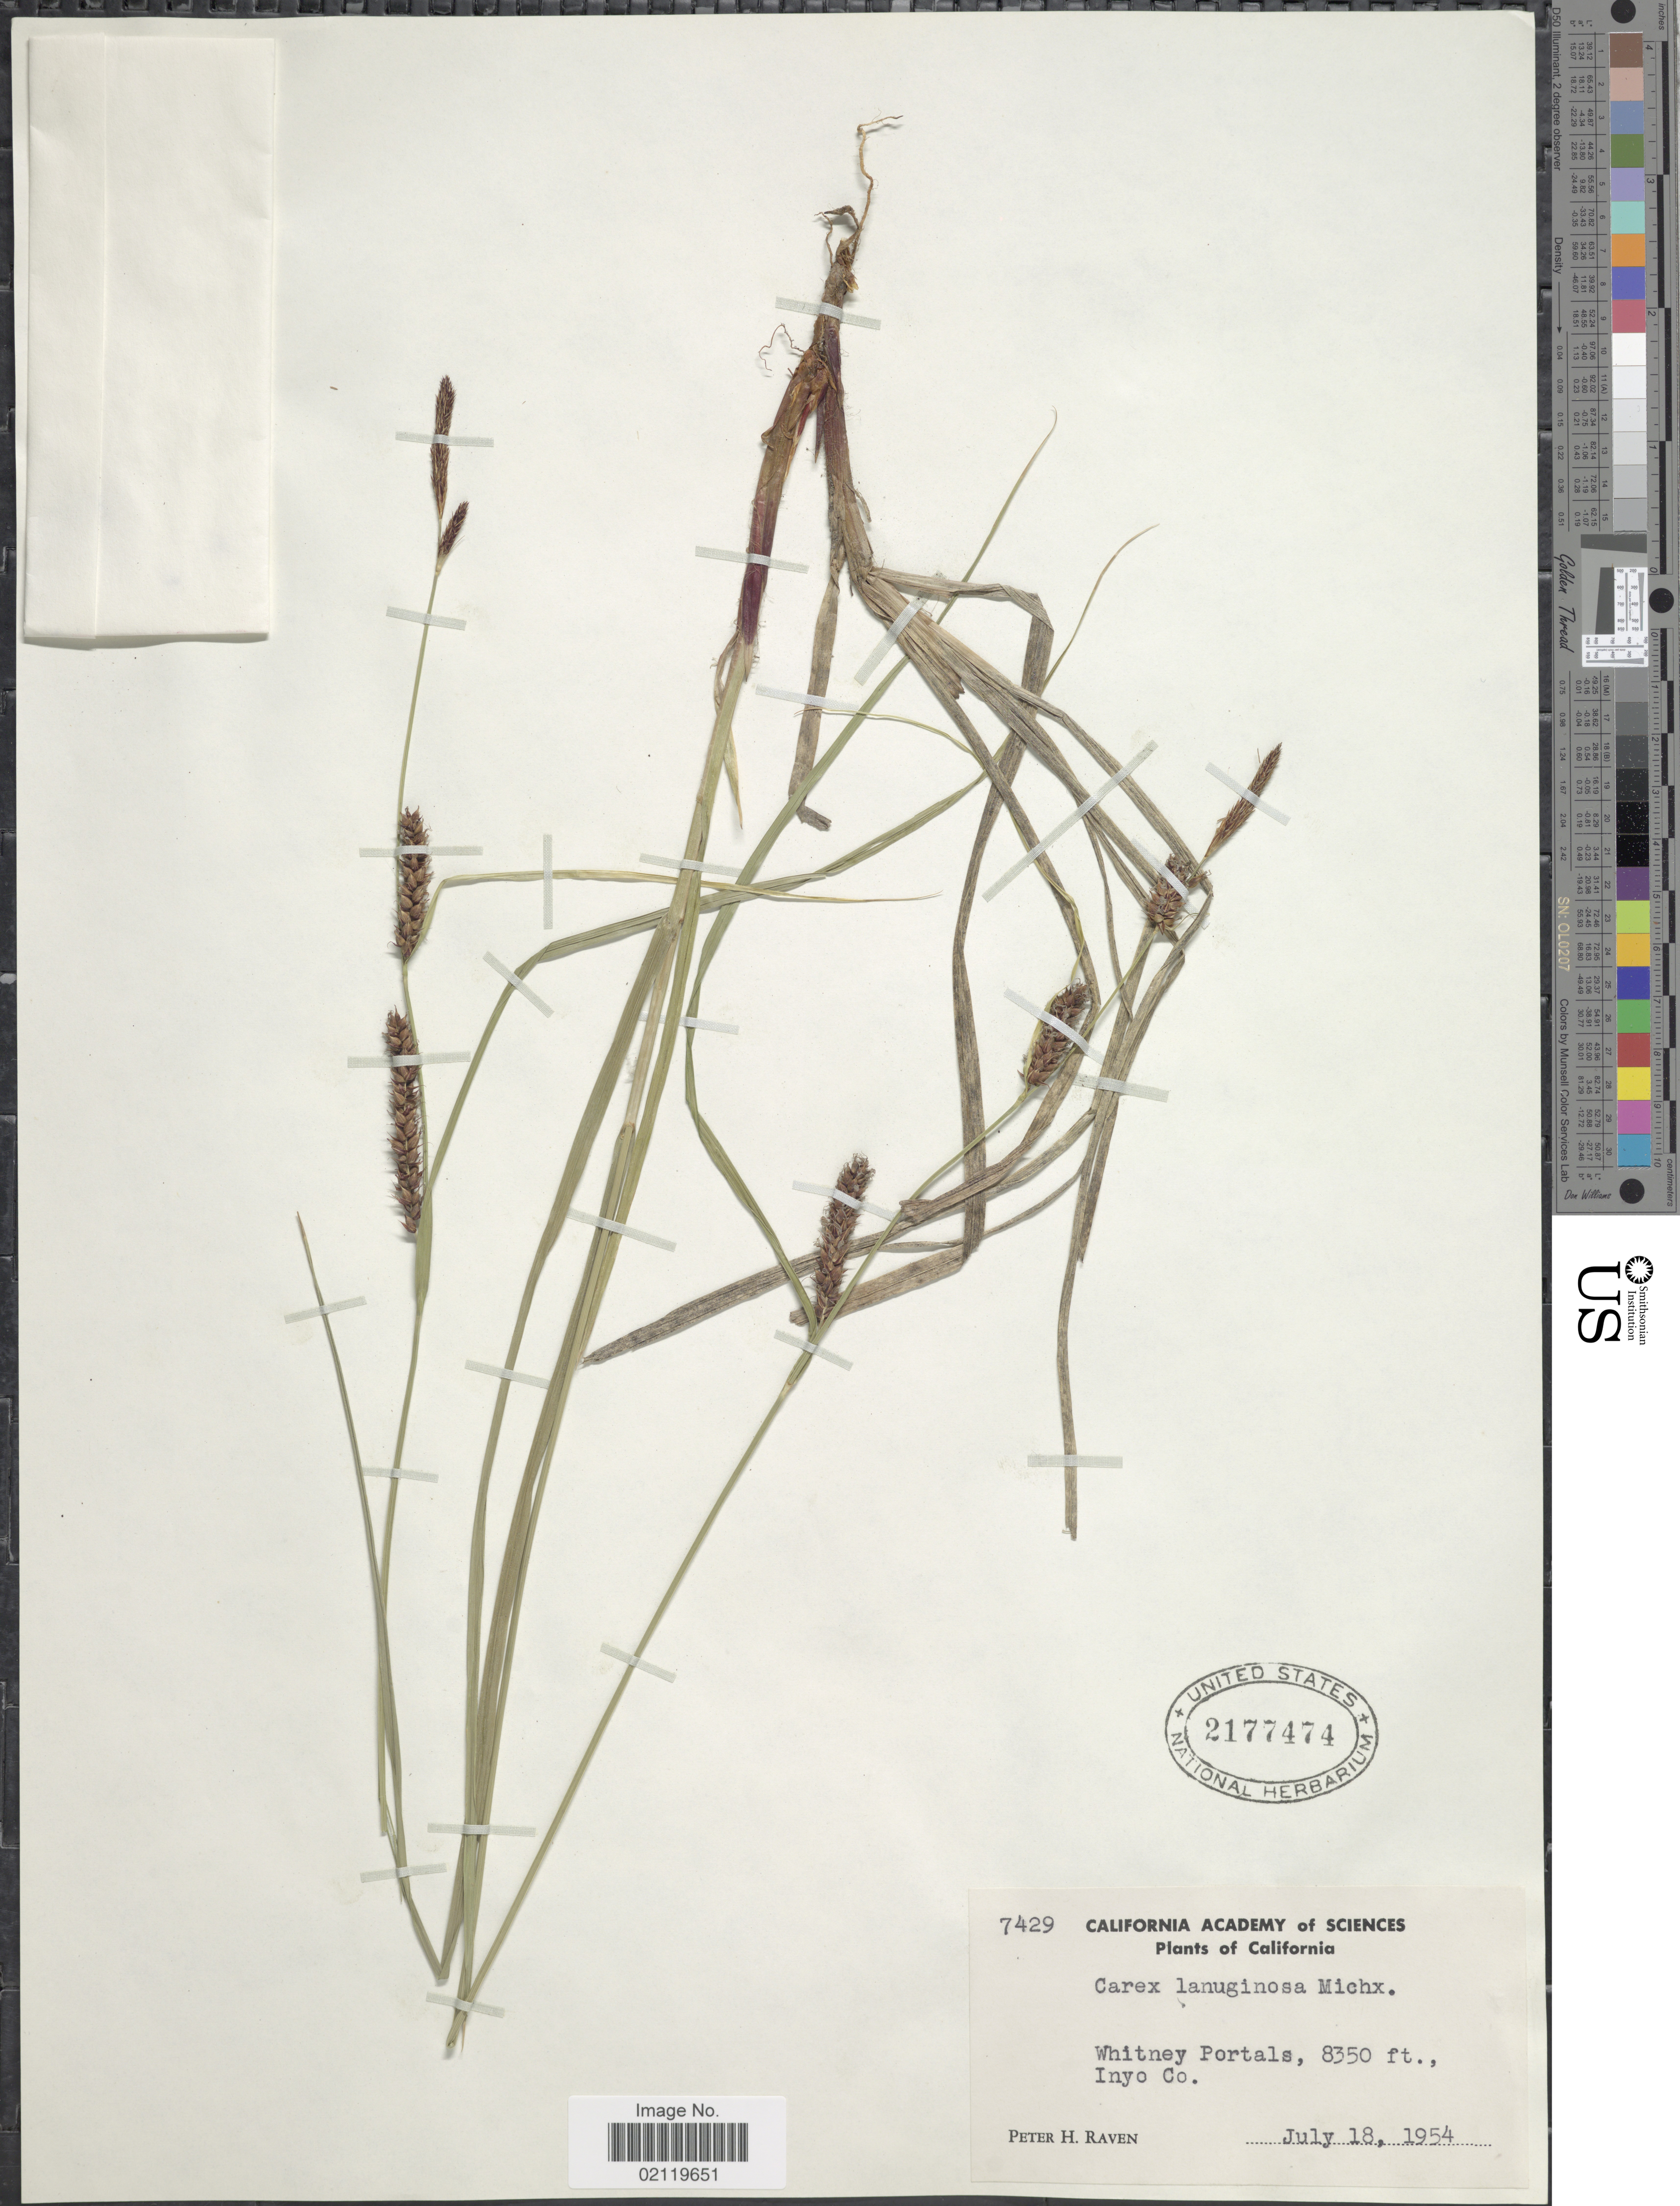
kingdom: Plantae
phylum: Tracheophyta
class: Liliopsida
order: Poales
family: Cyperaceae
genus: Carex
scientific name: Carex pellita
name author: Muhl. ex Willd.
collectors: P. Raven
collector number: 7429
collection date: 1954-07-18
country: United States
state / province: California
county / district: Inyo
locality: Whitney Portals, Inyo Co.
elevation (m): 2545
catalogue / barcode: US 2177474